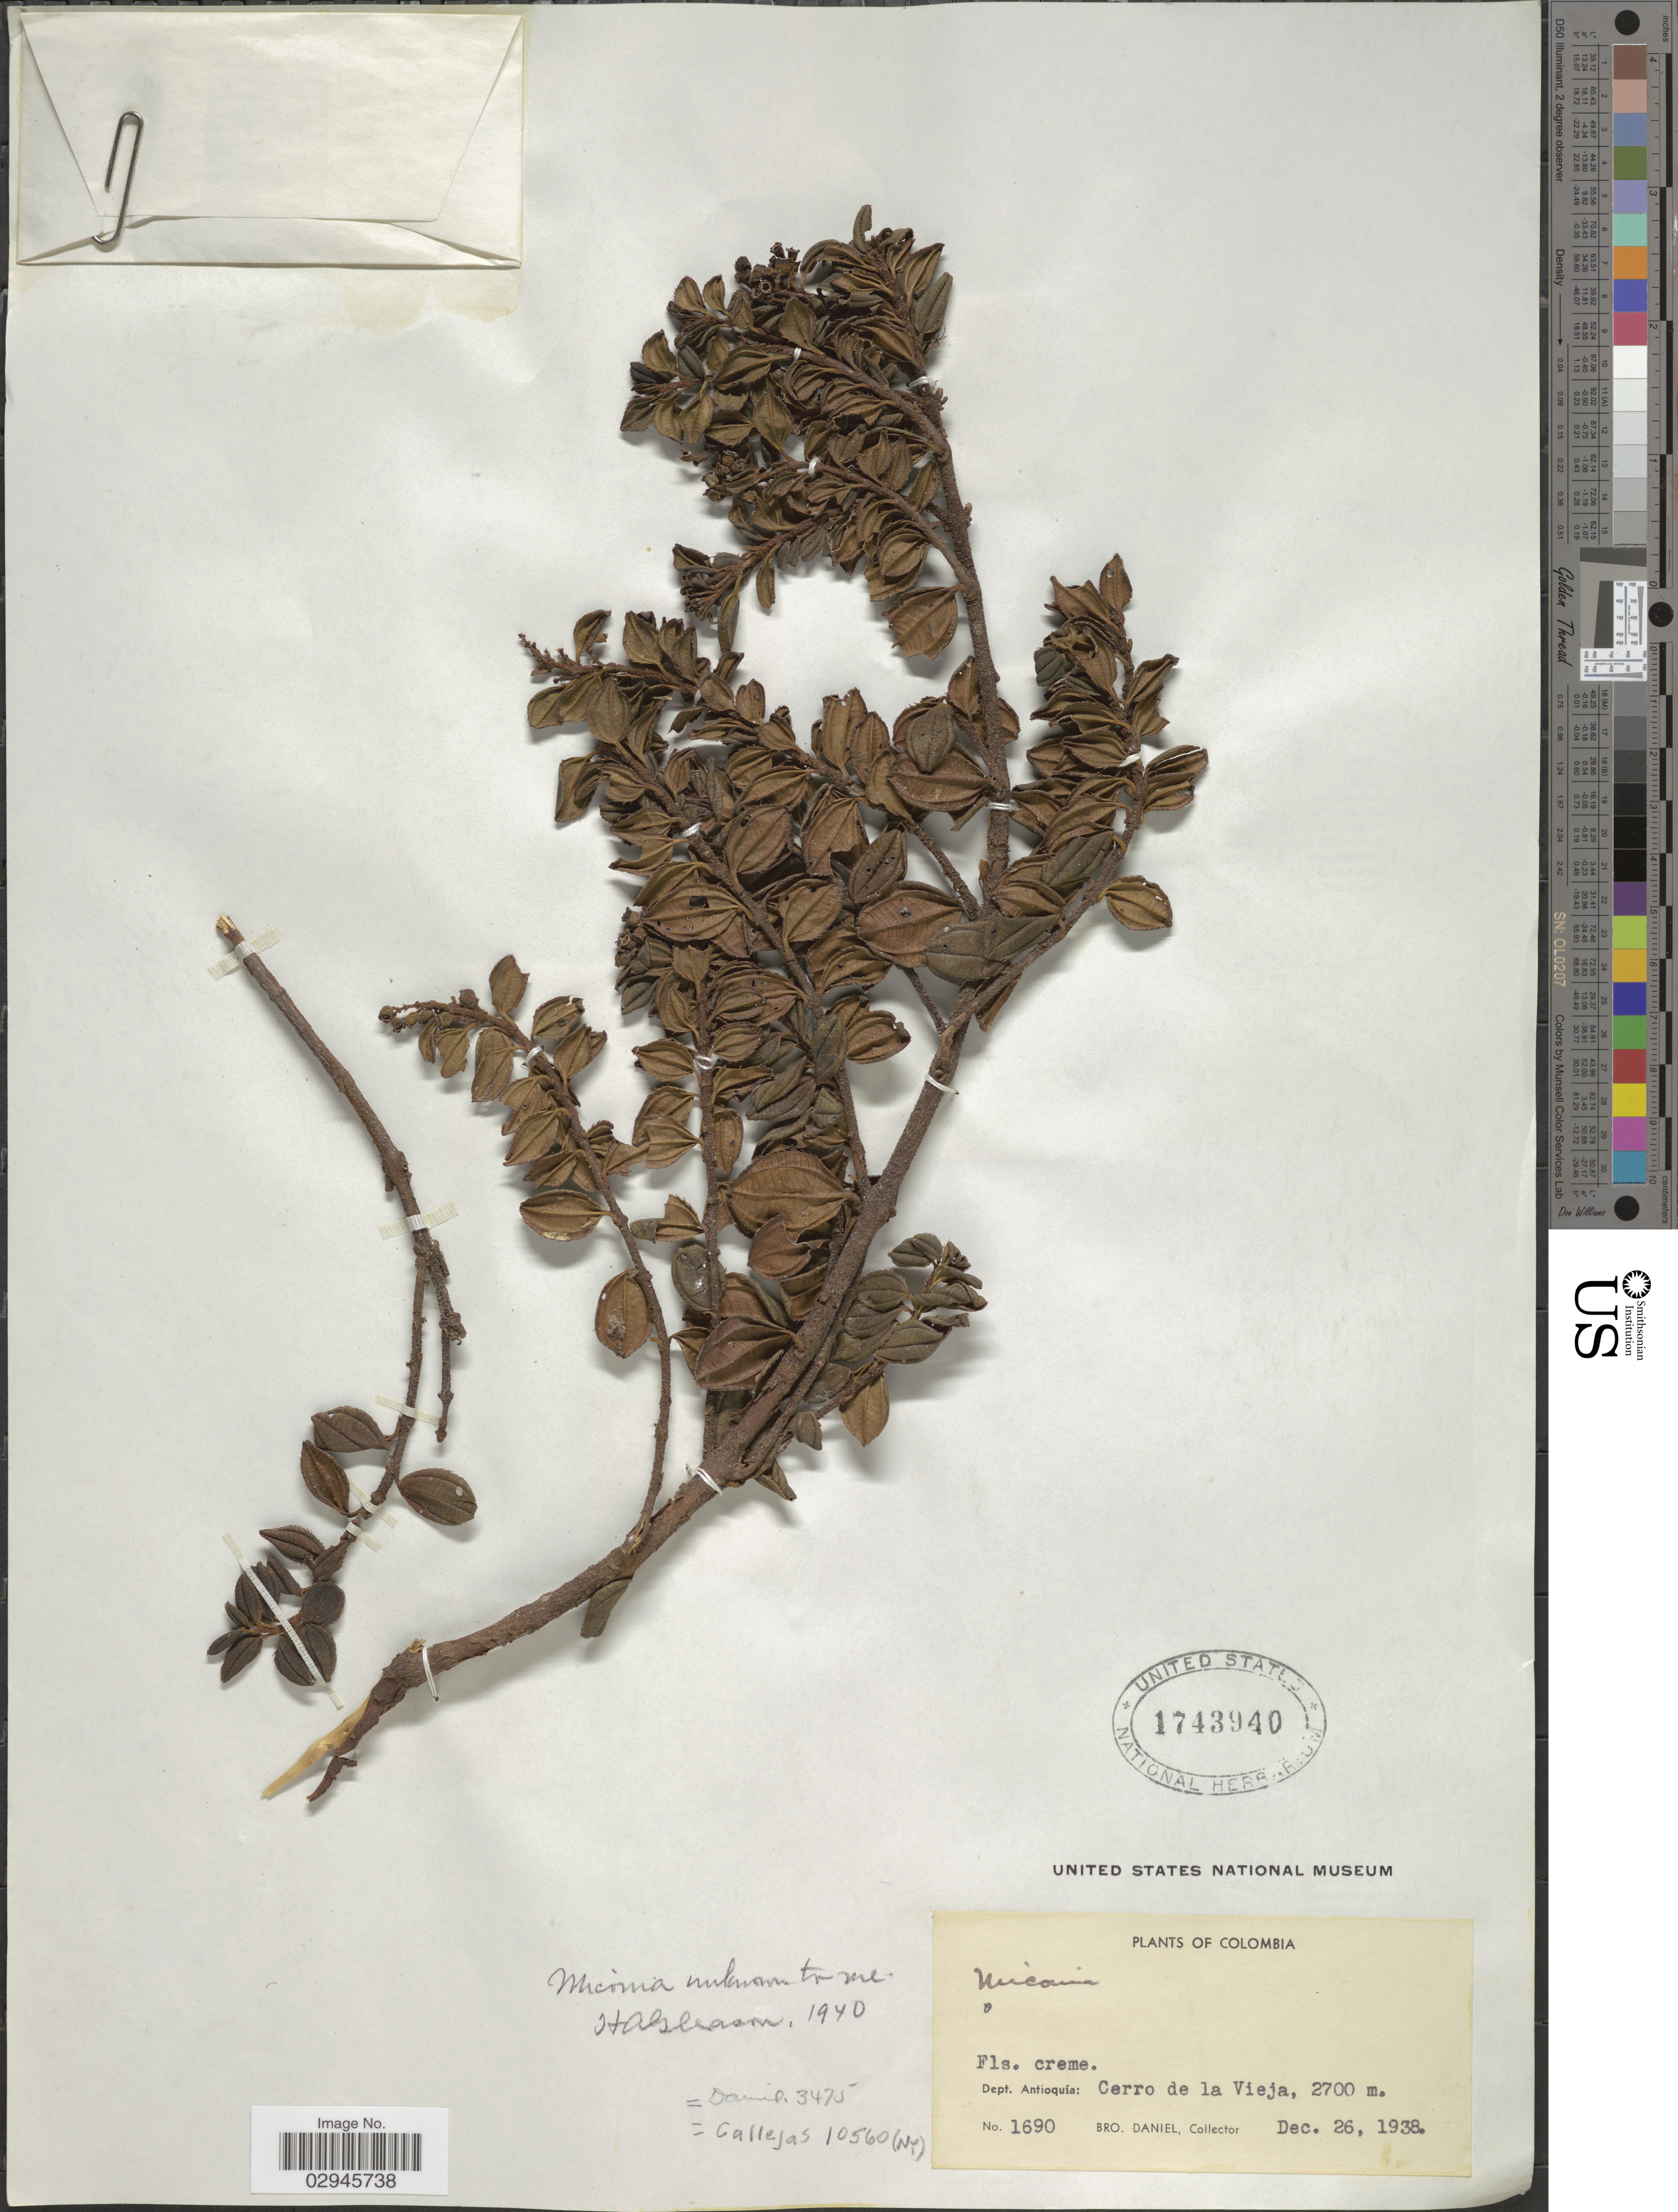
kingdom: Plantae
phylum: Tracheophyta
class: Magnoliopsida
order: Myrtales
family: Melastomataceae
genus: Miconia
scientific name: Miconia sp.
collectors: Bro. Daniel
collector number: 1690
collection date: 1938-12-26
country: Colombia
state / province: Antioquia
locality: Dept. Antioquia: Cerro de la Vieja.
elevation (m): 2700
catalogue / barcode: US 1743940